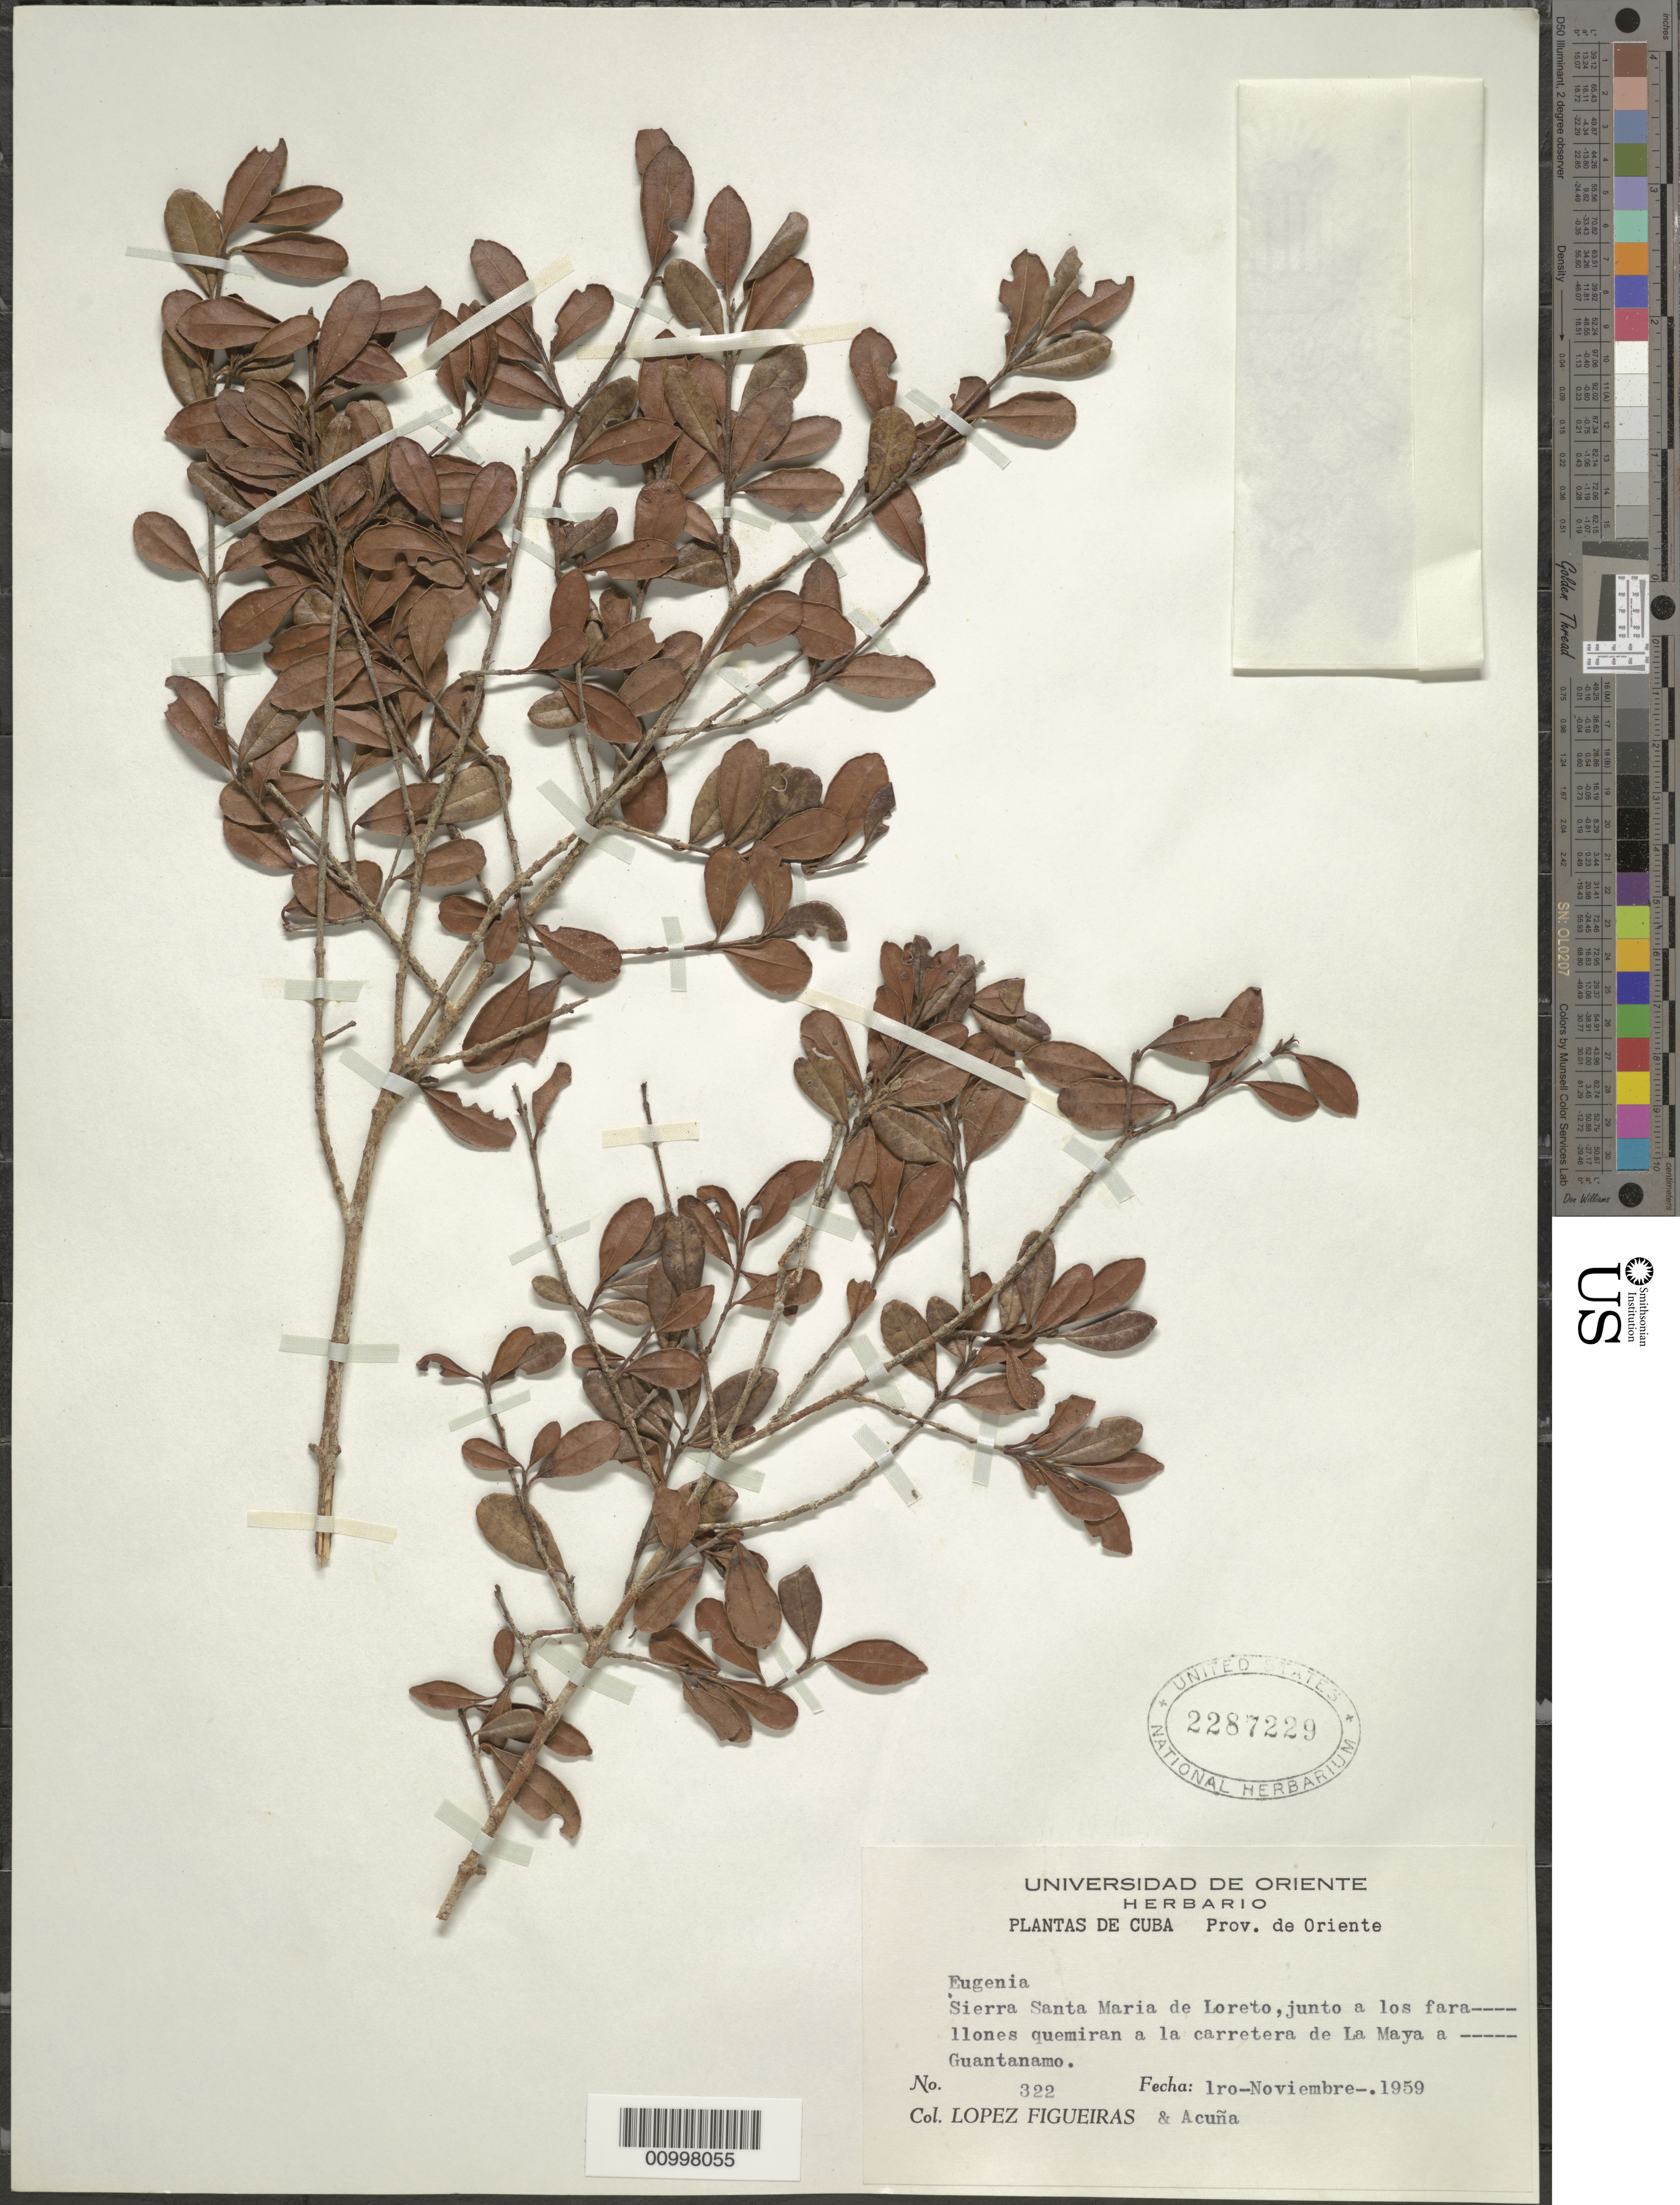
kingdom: Plantae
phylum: Tracheophyta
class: Magnoliopsida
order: Myrtales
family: Myrtaceae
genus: Eugenia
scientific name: Eugenia sp.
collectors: M. López Figueiras & J. Acuña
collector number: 322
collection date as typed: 01 Nov 1959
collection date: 1959-11-01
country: Cuba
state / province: Guantanamo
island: Cuba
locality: "Sierra Santa Maria de Loreto, junto a los fara ---- Ilones quemmiran a la carretera de La Maya a ---- Guantánamo "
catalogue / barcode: US 2287229